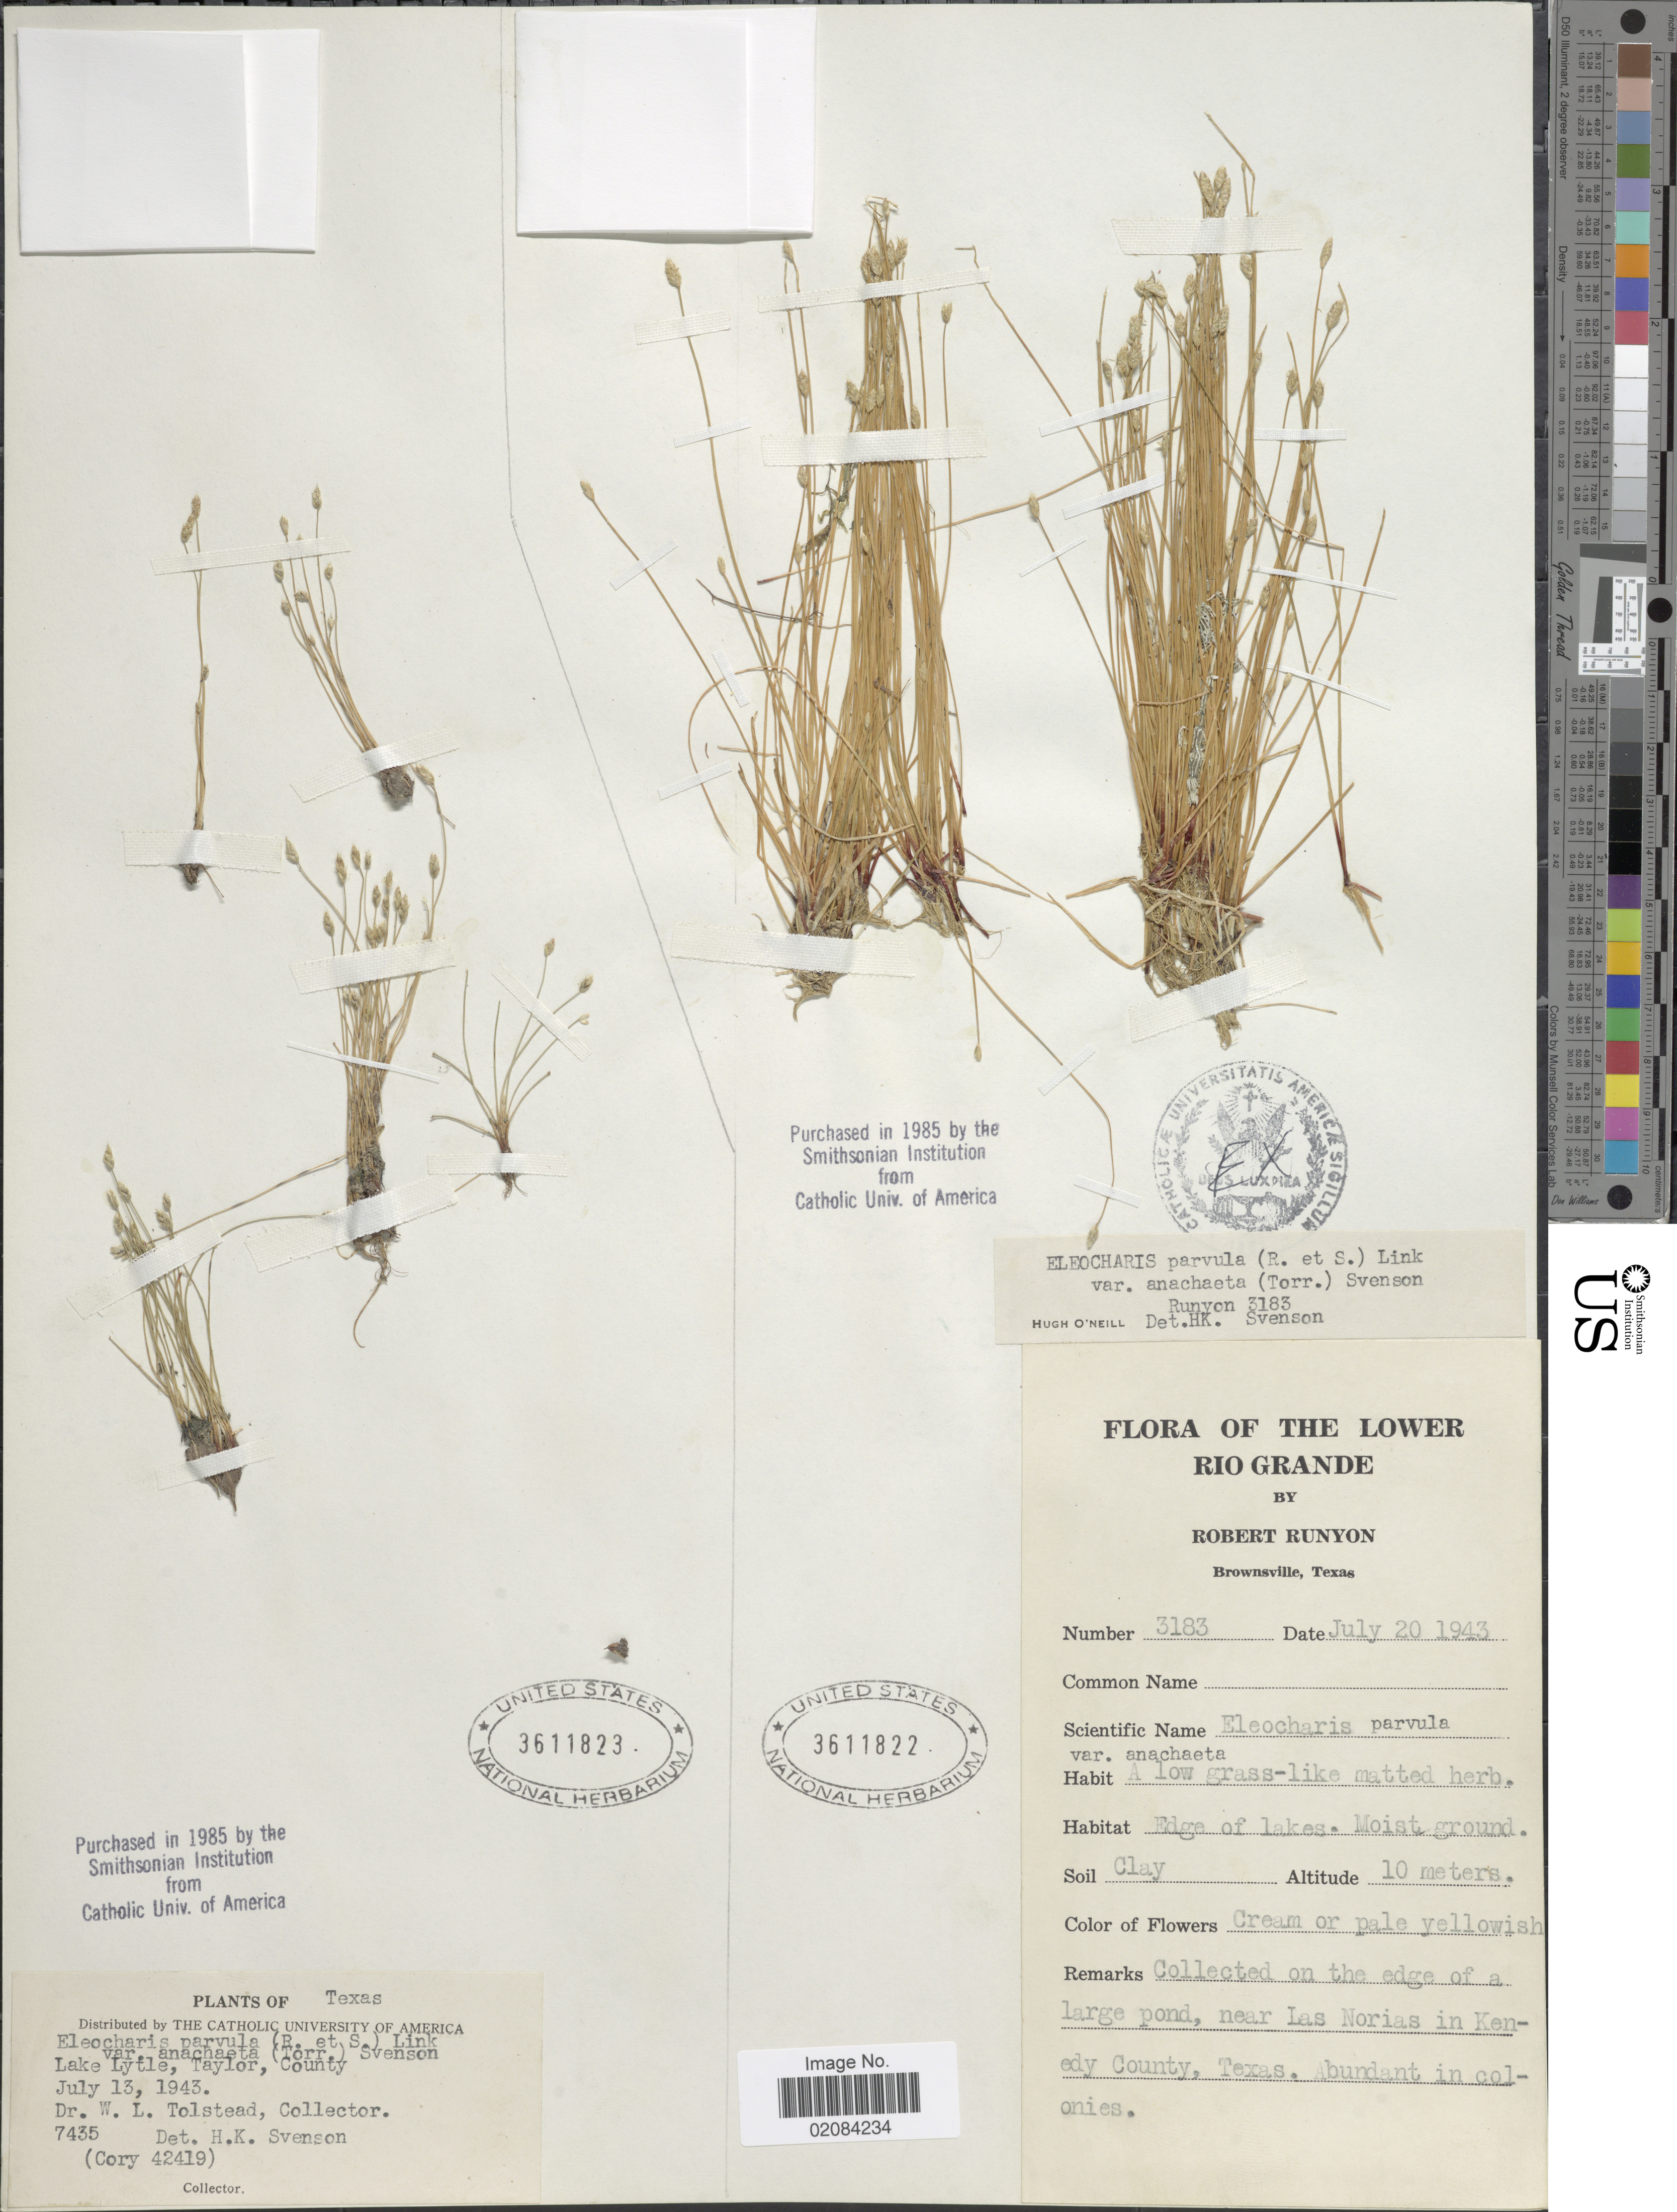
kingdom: Plantae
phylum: Tracheophyta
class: Liliopsida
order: Poales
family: Cyperaceae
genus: Eleocharis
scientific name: Eleocharis parvula var. anachaeta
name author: (Torr.) Svenson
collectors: -. Cory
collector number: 42419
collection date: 1943-07-13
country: United States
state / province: Texas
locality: Texas. Lake Lytle, Taylor, County. Texas.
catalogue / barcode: US 3611823